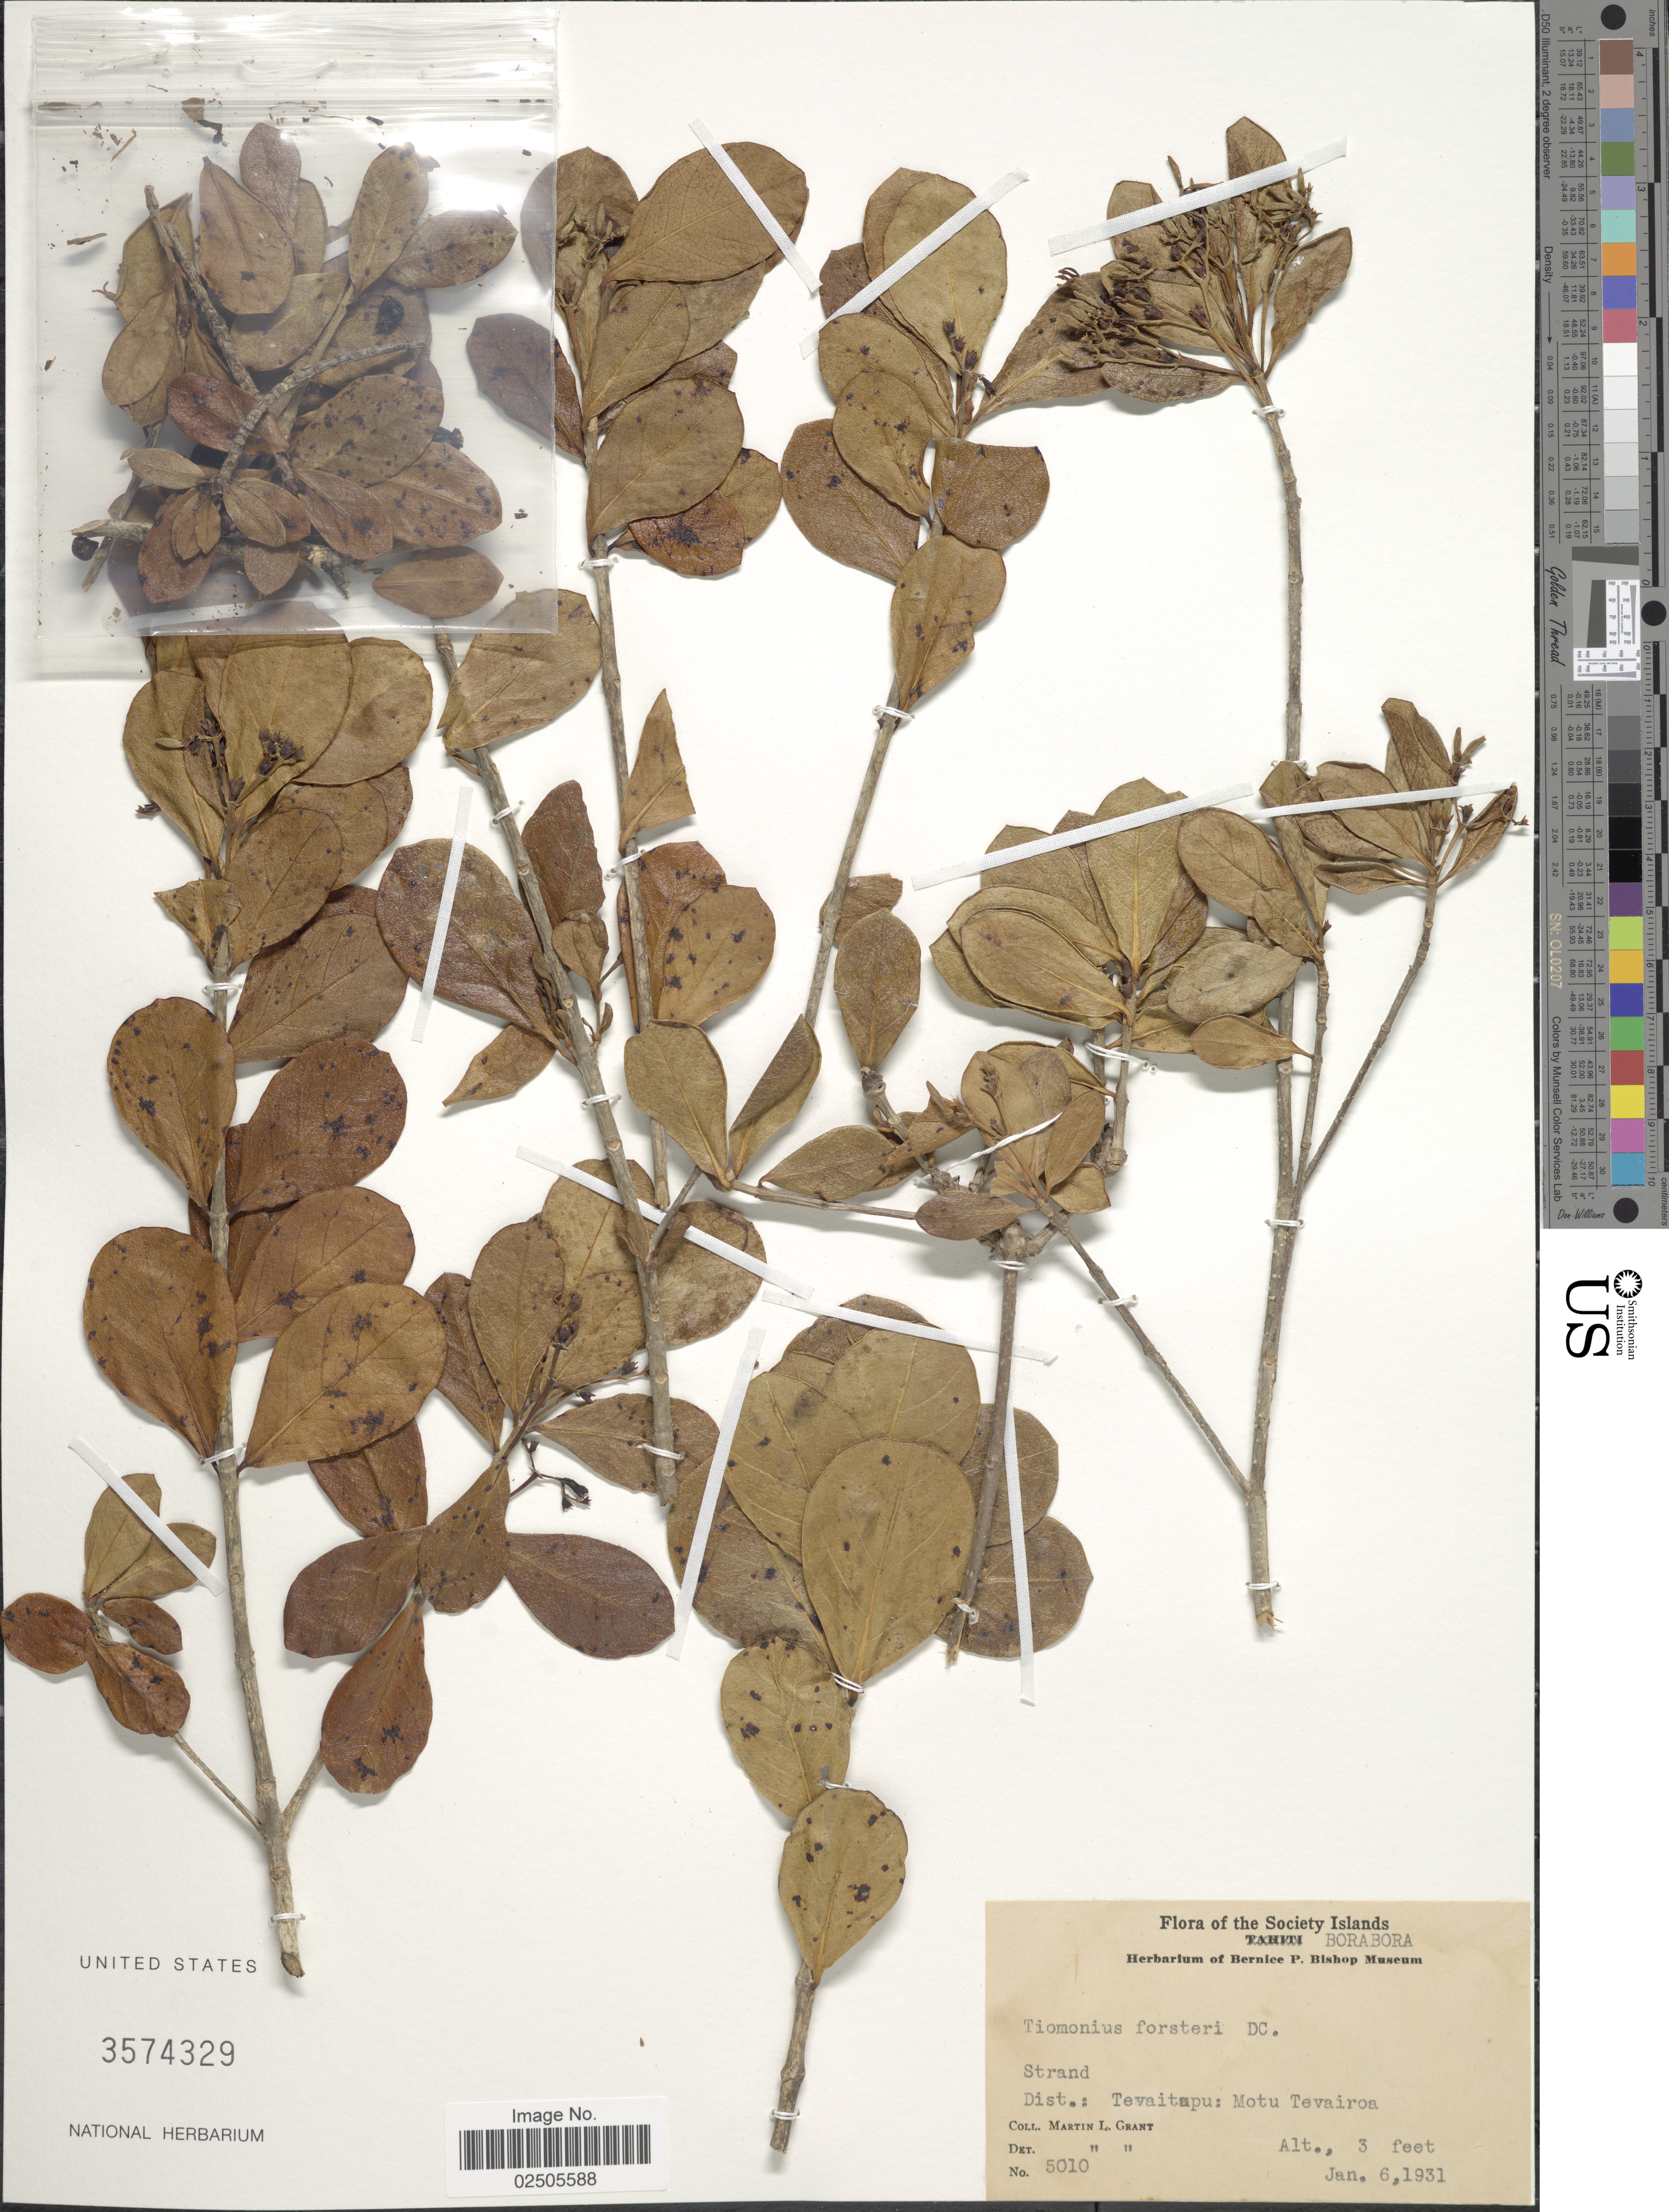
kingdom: Plantae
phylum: Tracheophyta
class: Magnoliopsida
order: Gentianales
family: Rubiaceae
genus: Timonius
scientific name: Timonius polygamus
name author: (G. Forst.) Rob.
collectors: M. L. Grant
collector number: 5010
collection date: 1931-01-06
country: French Polynesia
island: Bora Bora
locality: Society Islands, Bora Bora, Dist.: Tevaitupu: Motu Tevairoa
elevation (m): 1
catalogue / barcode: US 3574329